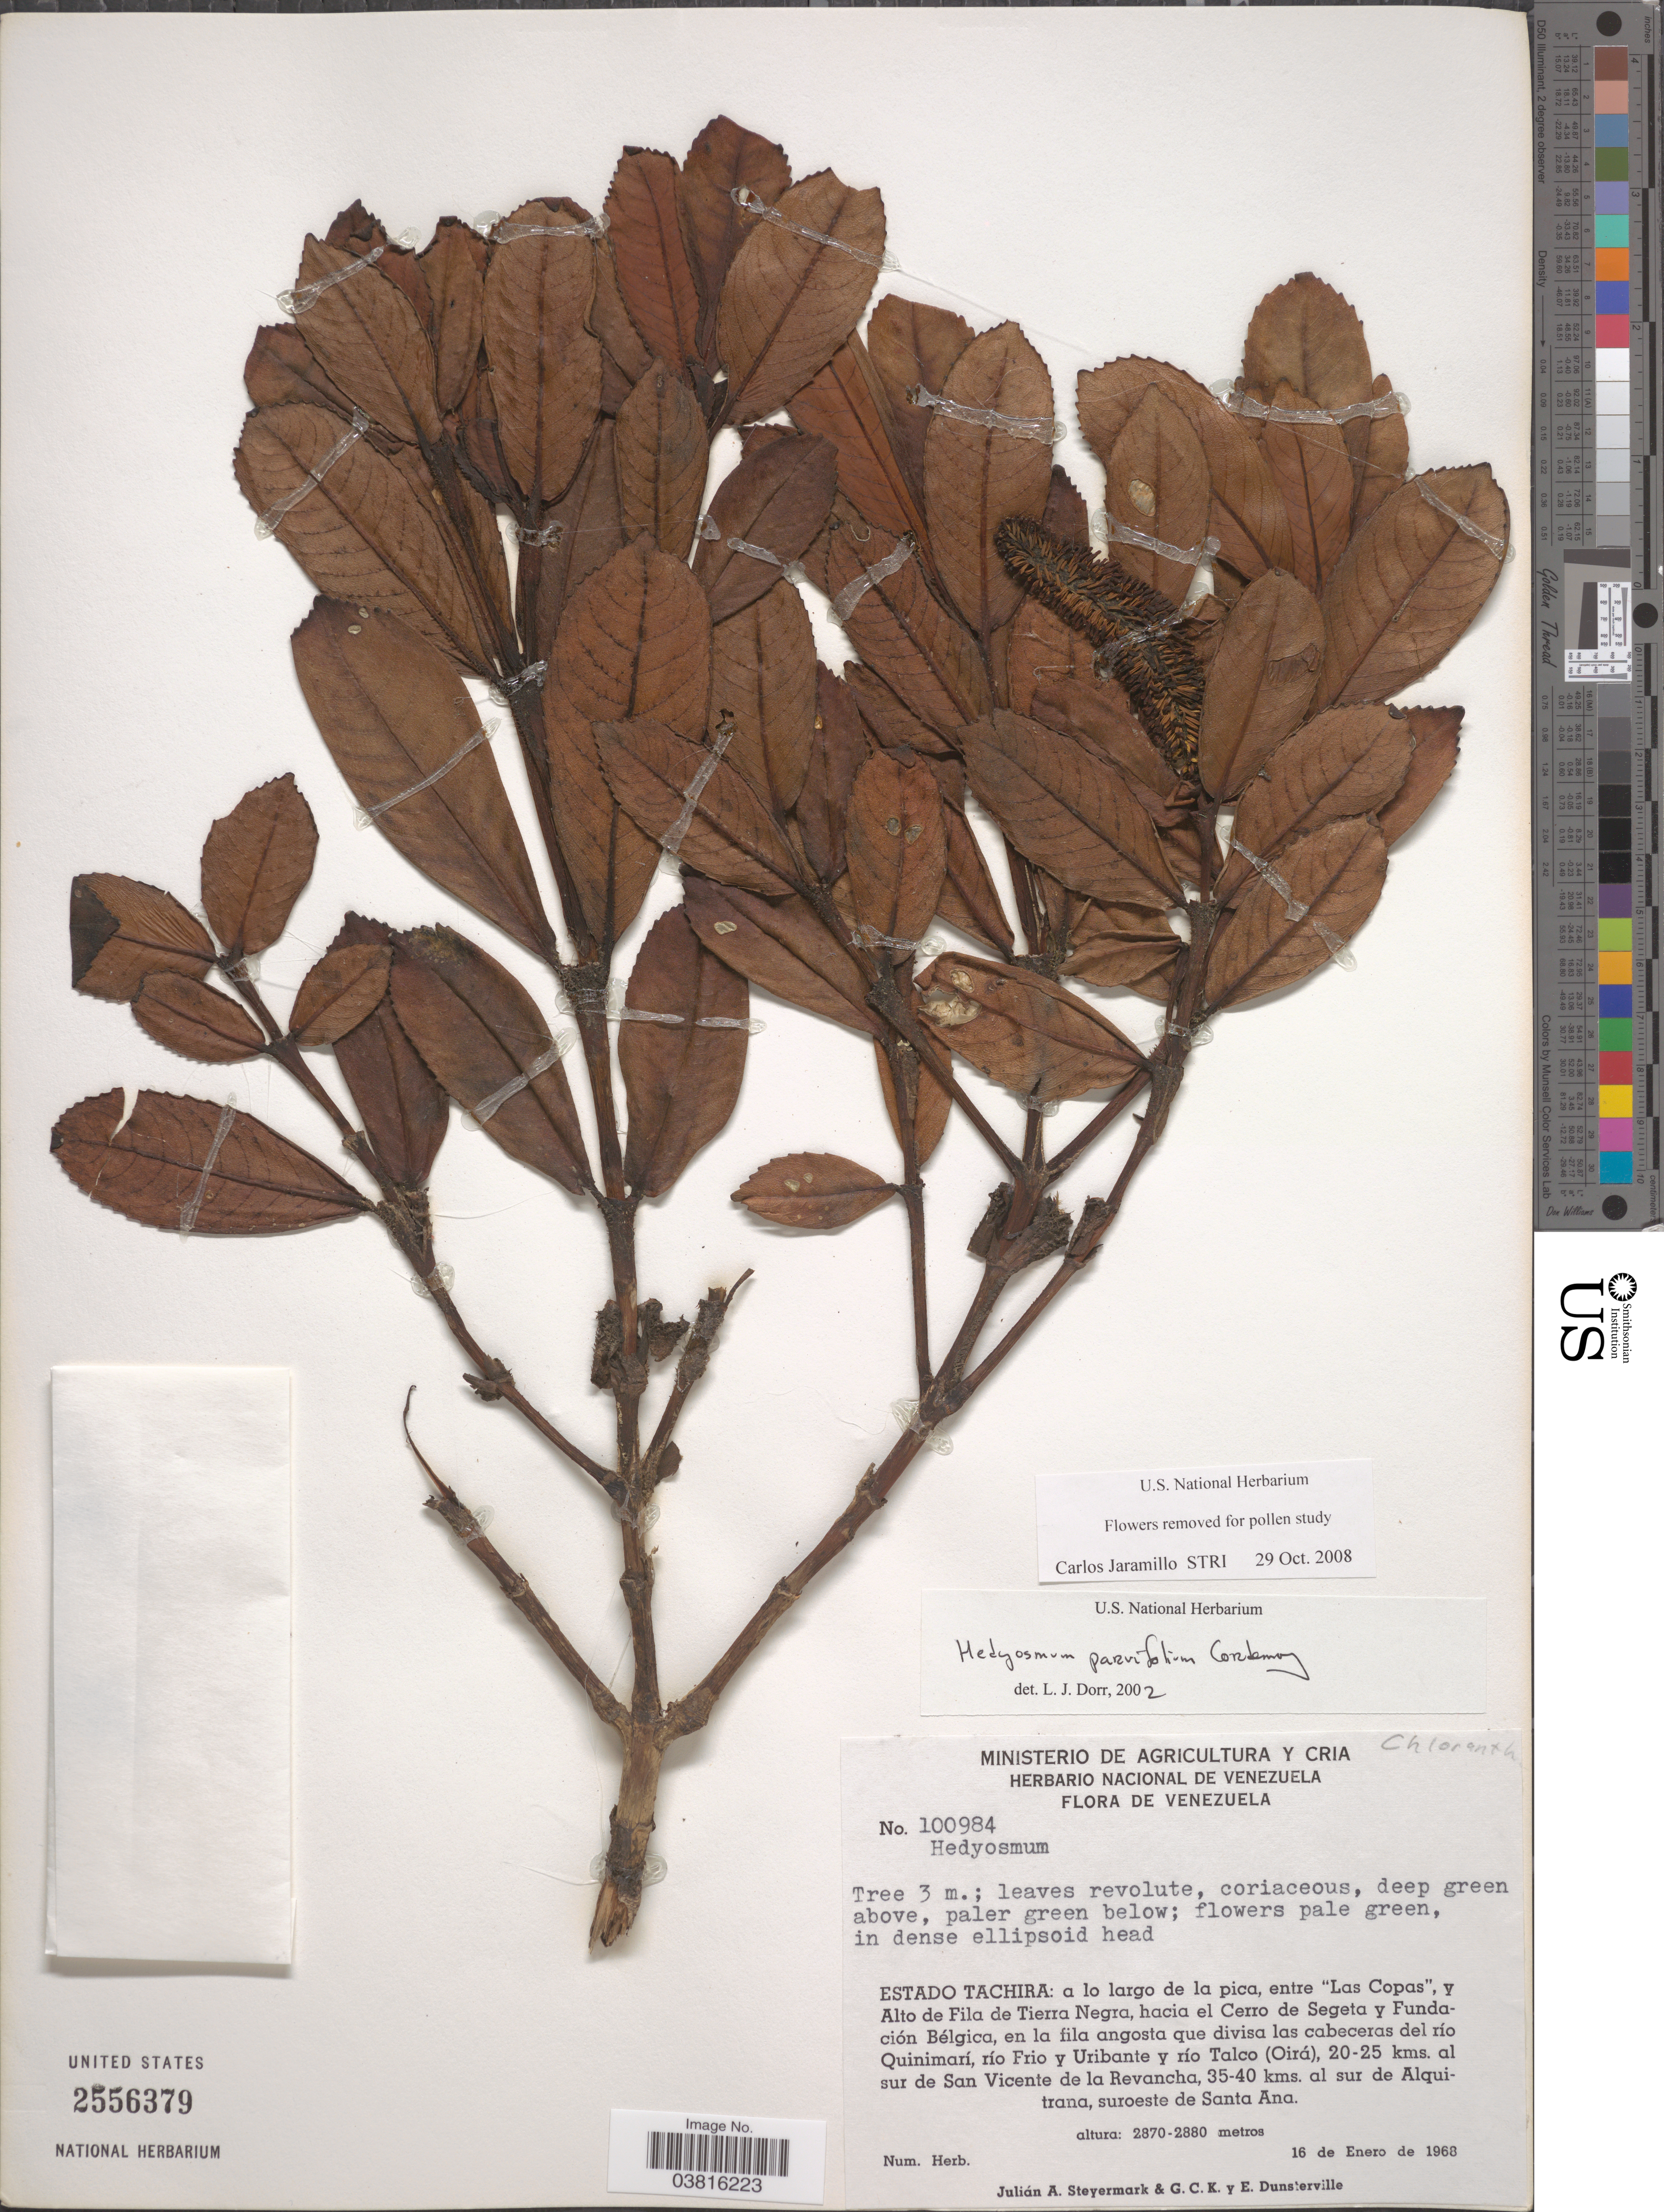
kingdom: Plantae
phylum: Tracheophyta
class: Magnoliopsida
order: Chloranthales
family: Chloranthaceae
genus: Hedyosmum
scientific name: Hedyosmum parvifolium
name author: Cordem. ex Baill.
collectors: J. Steyermark, G. C. K. Dunsterville & E. Dunsterville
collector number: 100984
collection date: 1968-01-16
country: Venezuela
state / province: Tachira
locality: A lo largo de la pica, entre "Las Copas", y Alto de Fila de Tierra Negra, hacia el Cerro de Segeta y Fundación Bélgica, en la fila angosta que divisa las cabeceras del río sur de San Vicente de la Revancha, 35-40 kms. al sur de Alquitrana, suroeste de Santa Ana.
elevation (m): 2780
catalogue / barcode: US 2556379